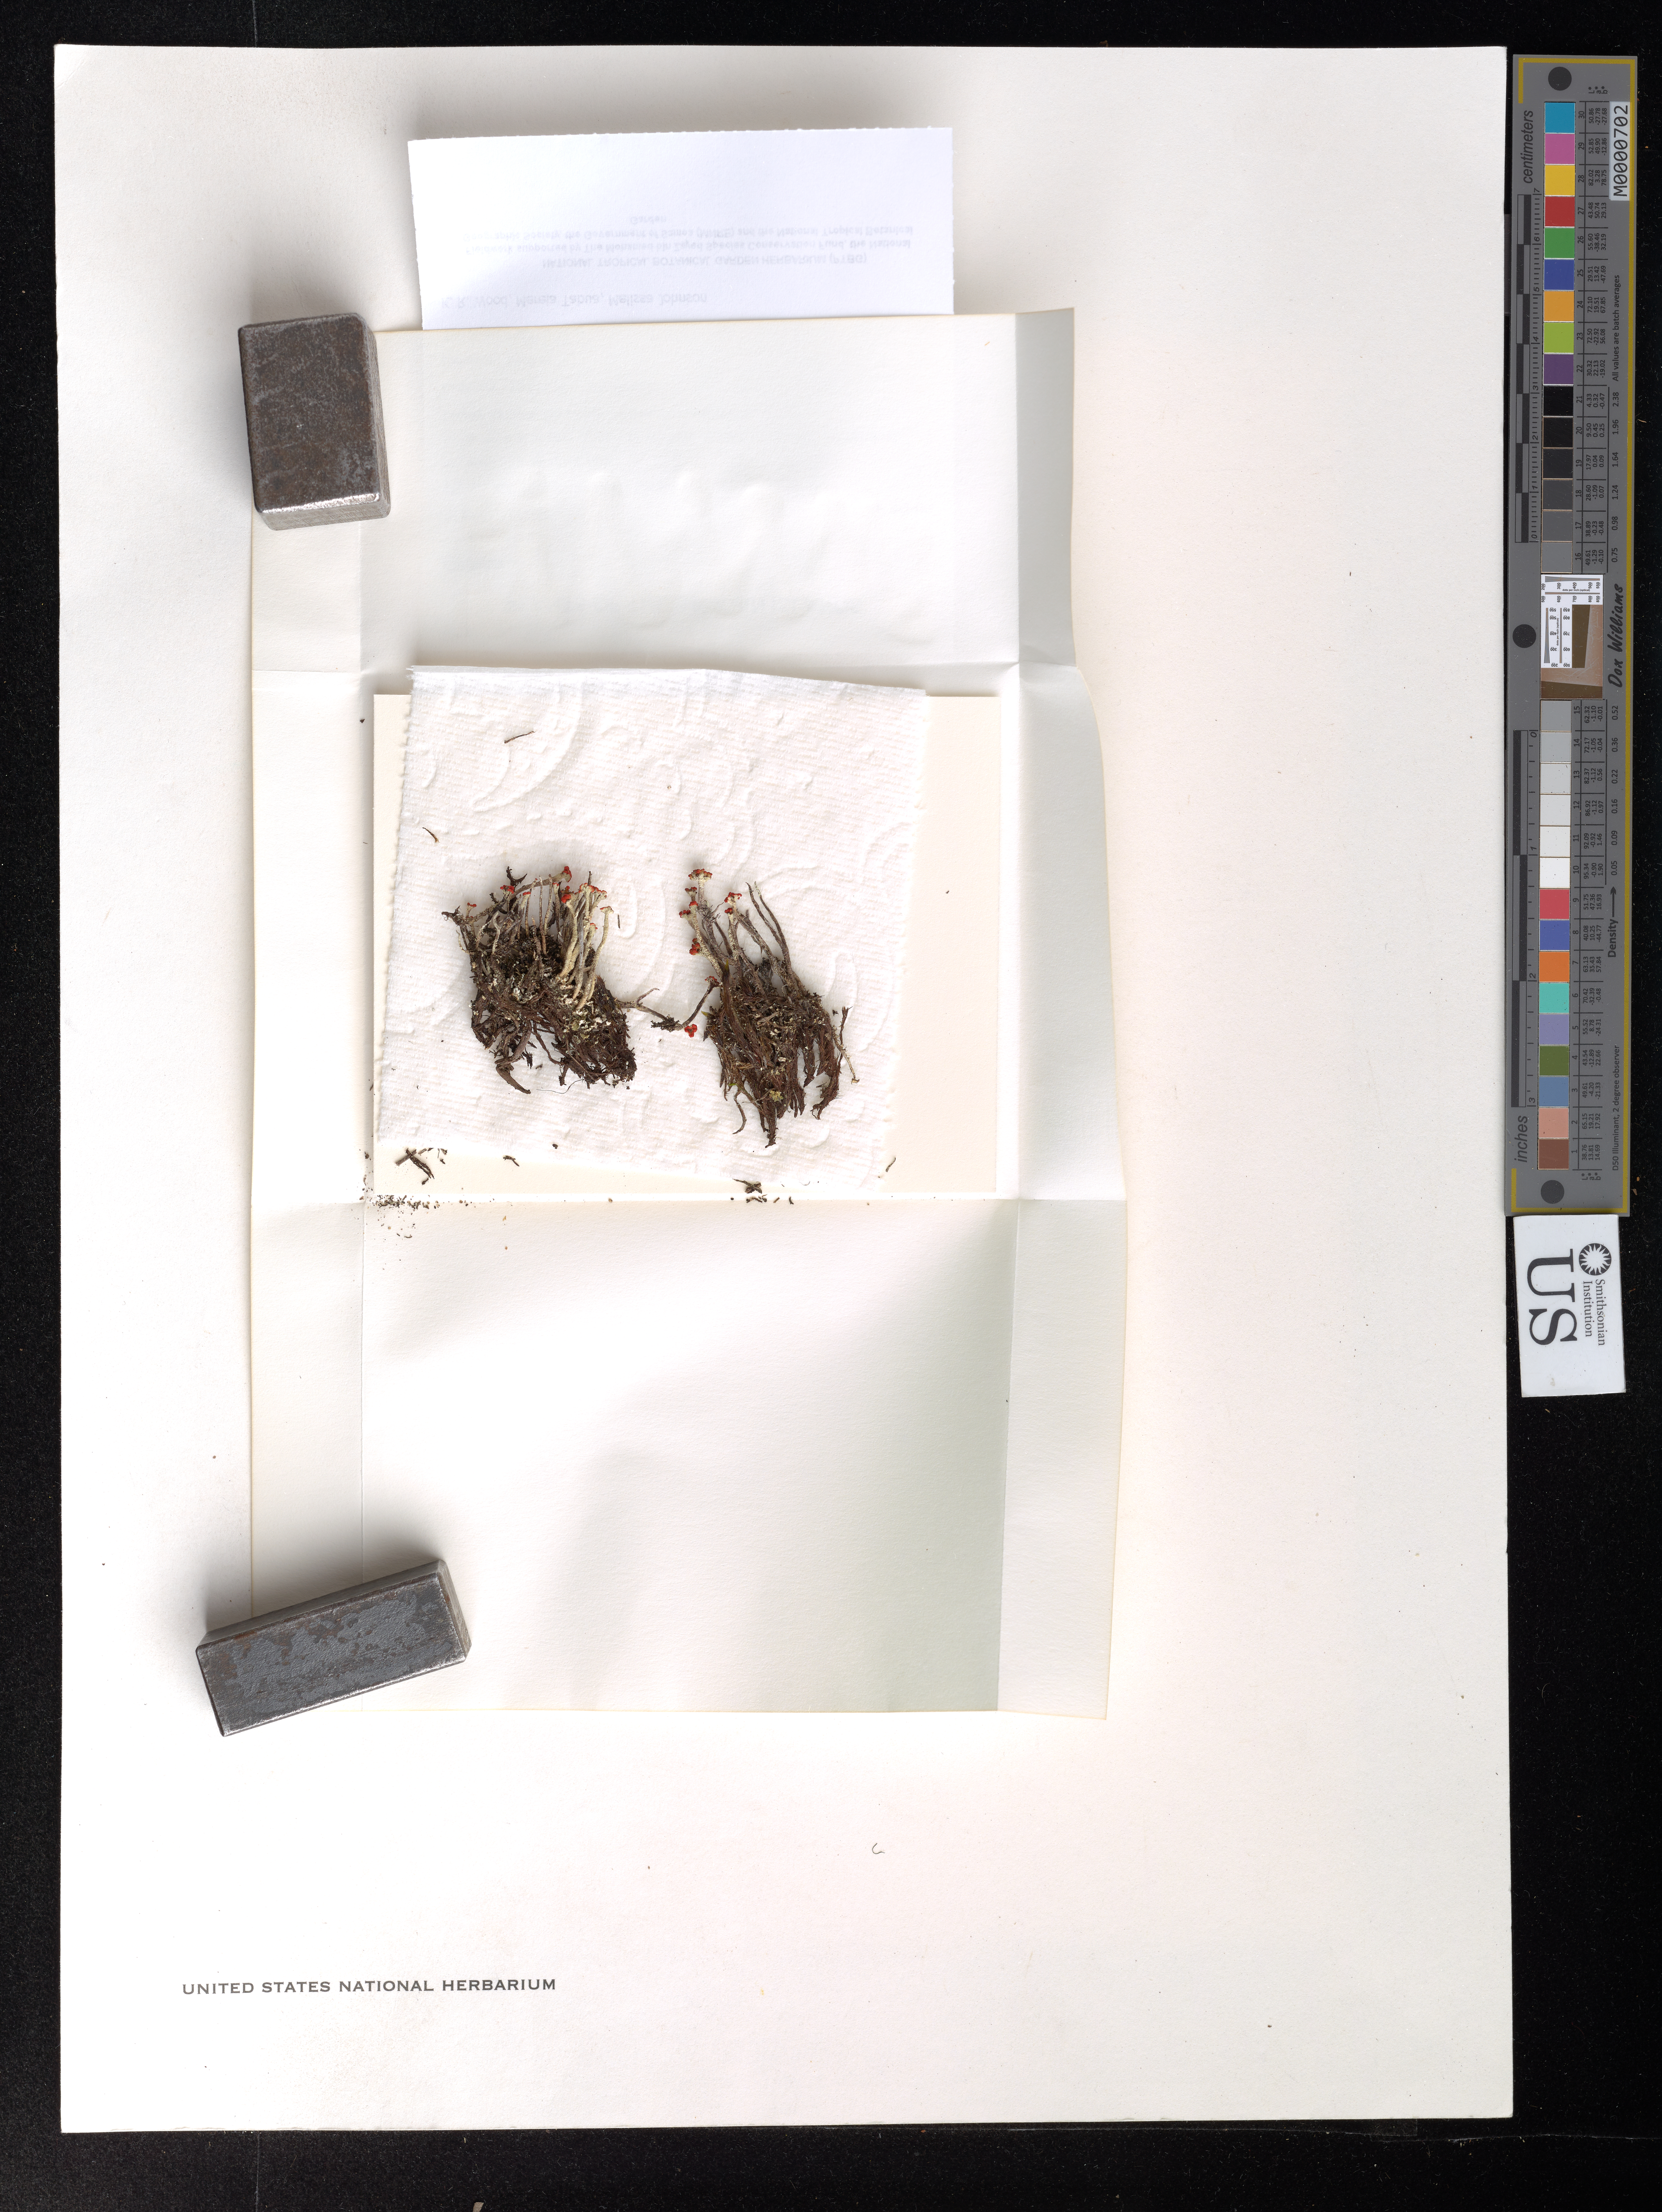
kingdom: Fungi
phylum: Ascomycota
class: Lecanoromycetes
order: Lecanorales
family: Cladoniaceae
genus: Cladonia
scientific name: Cladonia sp.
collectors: T. W. Flynn, K. R. Wood, M. Tabua & M. Johnson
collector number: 8587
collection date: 2016-06-23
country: Samoa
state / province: Gagaifomauga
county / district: Savaii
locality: Mt. Mata o Le Afi camp area.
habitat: Scrub vegetation over cinder, w/ grasses, sedges, Vaccinium, Wikstroemia.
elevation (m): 1640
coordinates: -13.610240, -172.509600